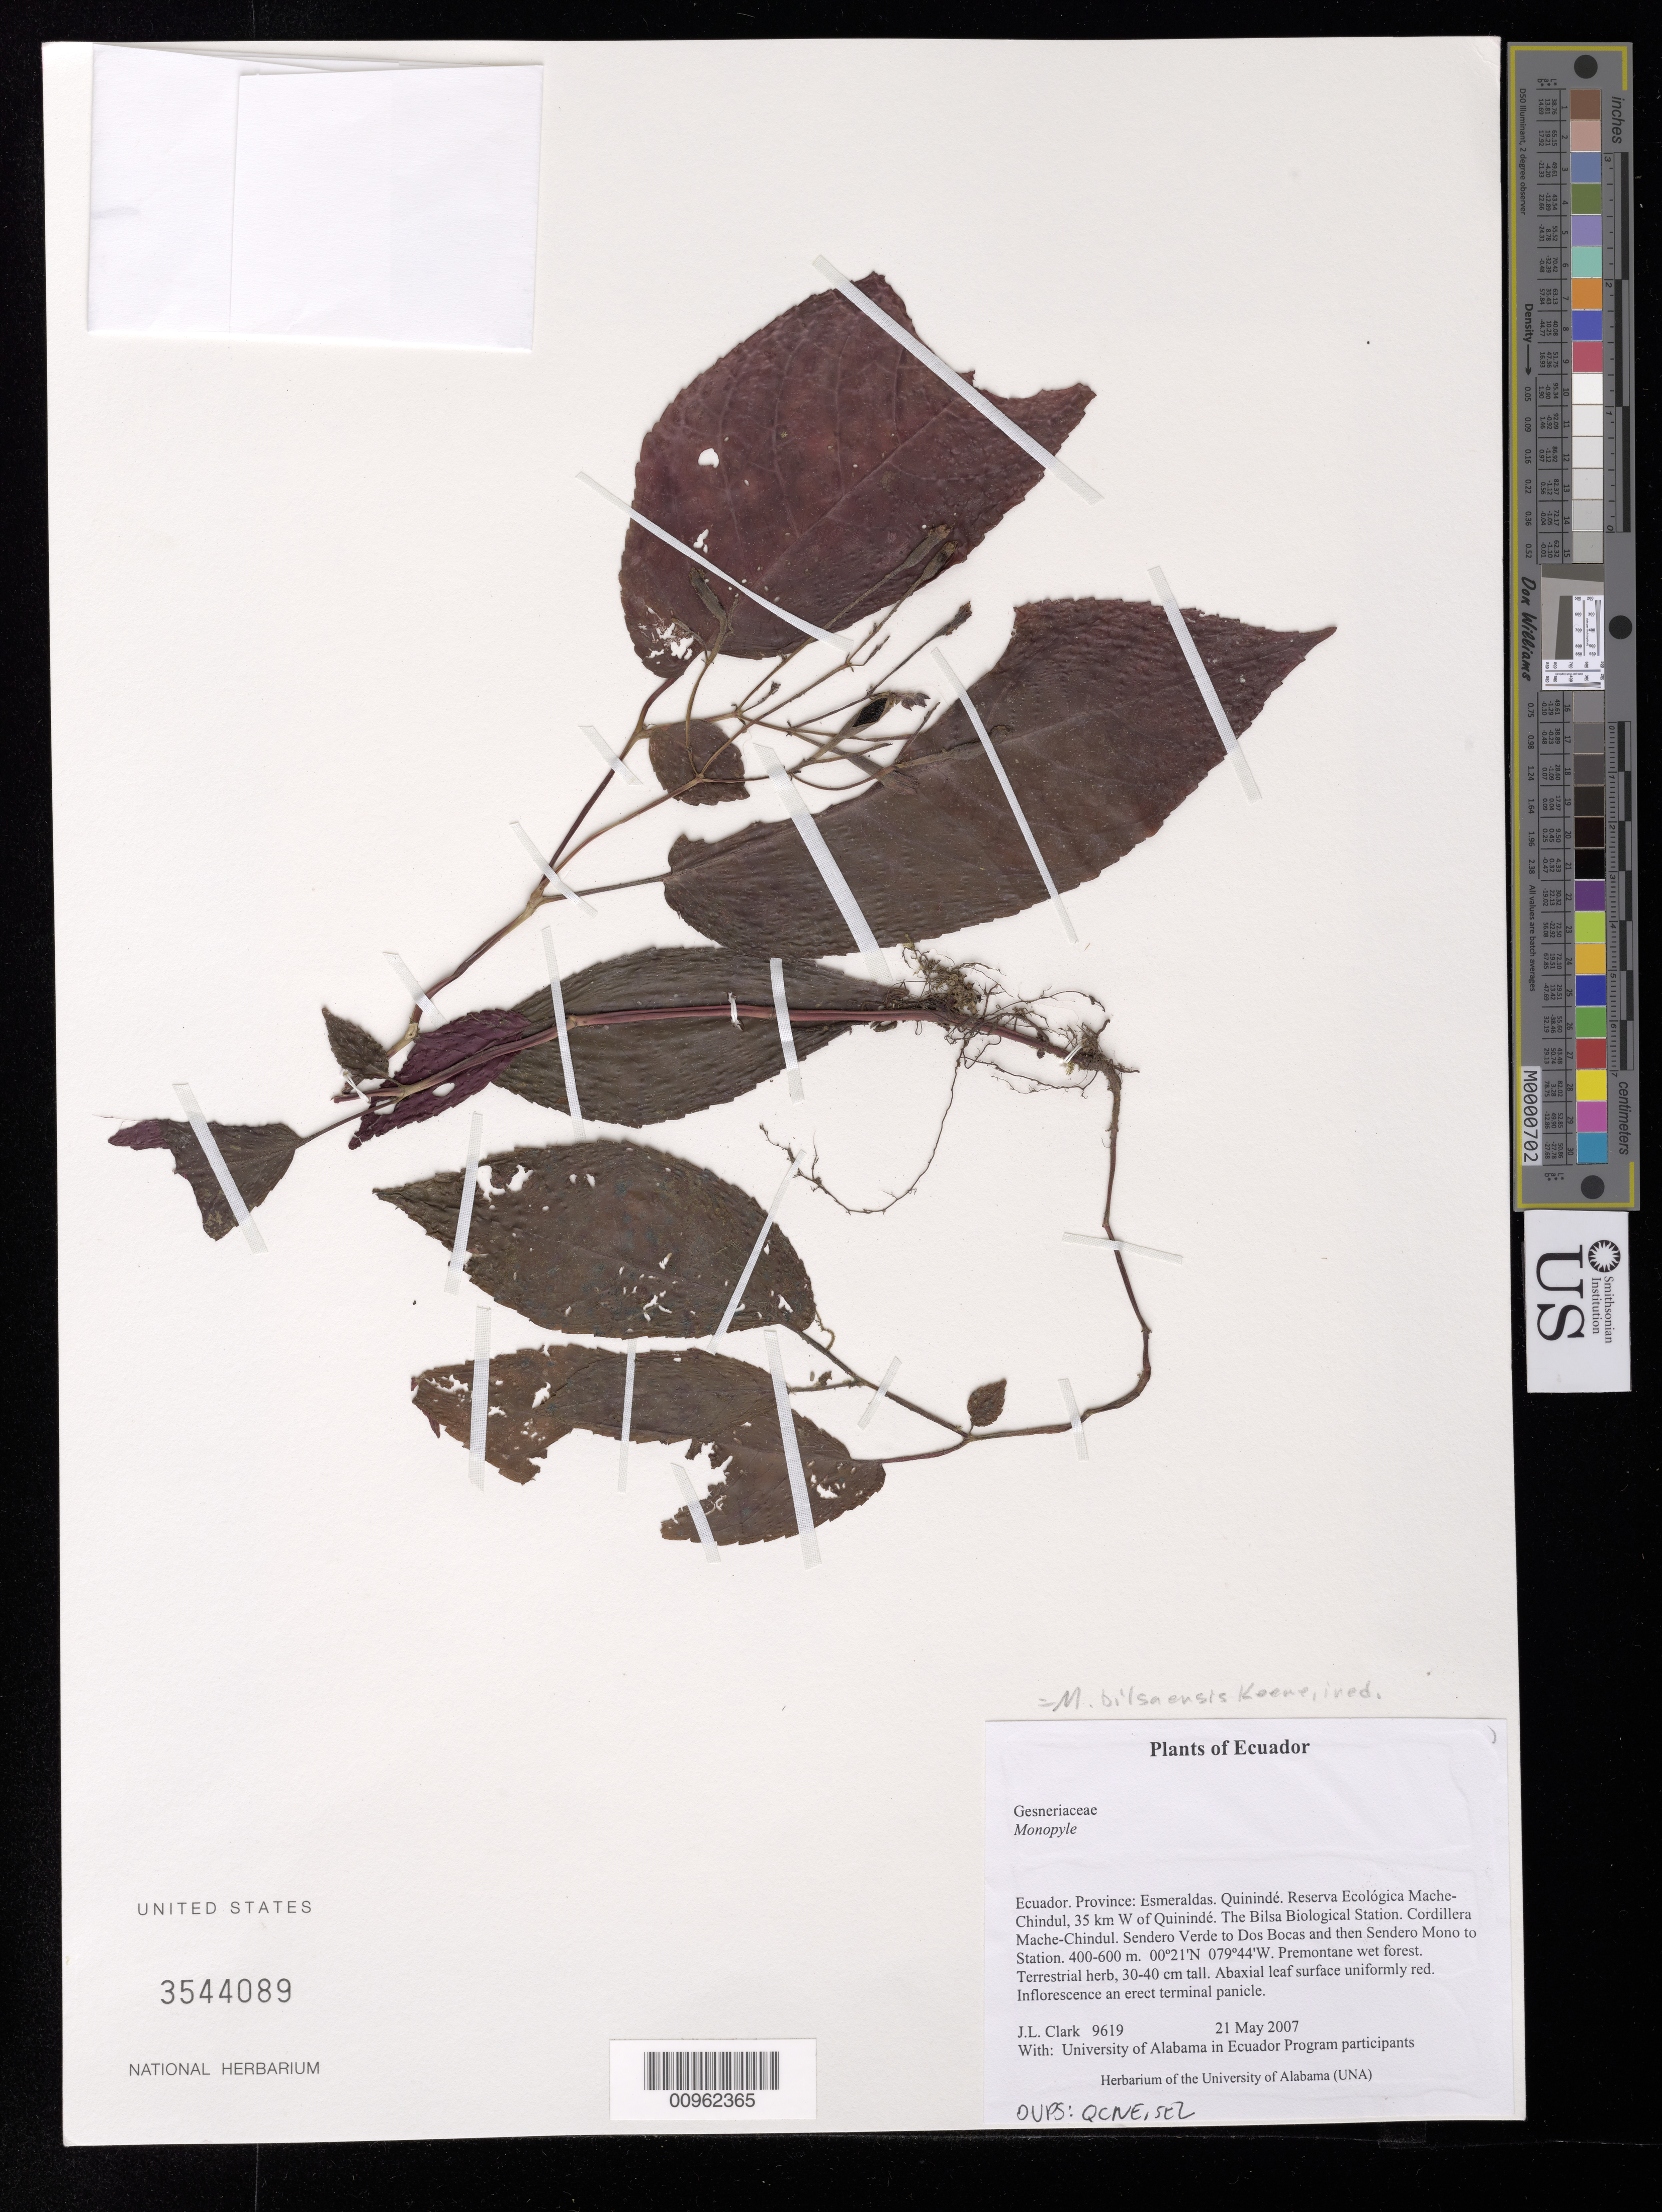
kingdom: Plantae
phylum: Tracheophyta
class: Magnoliopsida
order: Lamiales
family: Gesneriaceae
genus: Monopyle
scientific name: Monopyle chocoensis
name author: Keene & J.L. Clark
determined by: Clark, J. L., (SEL), The Marie Selby Botanical Garden (UNITED STATES)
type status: Holotype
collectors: J. L. Clark & University of Alabama in Ecuador Program participants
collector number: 9619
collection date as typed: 21 May 2007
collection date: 2007-05-21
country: Ecuador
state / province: Esmeraldas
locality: Quinindé. Reserva Ecológica Mache-Chindul, 35 km W of Quinindé. The Bilsa Biological Station. Cordillera Mache-Chindul. Sendero Verde to Dos Bocas and then Sendero Mono to Station.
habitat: Premontane wet forest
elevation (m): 400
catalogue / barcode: US 3544089